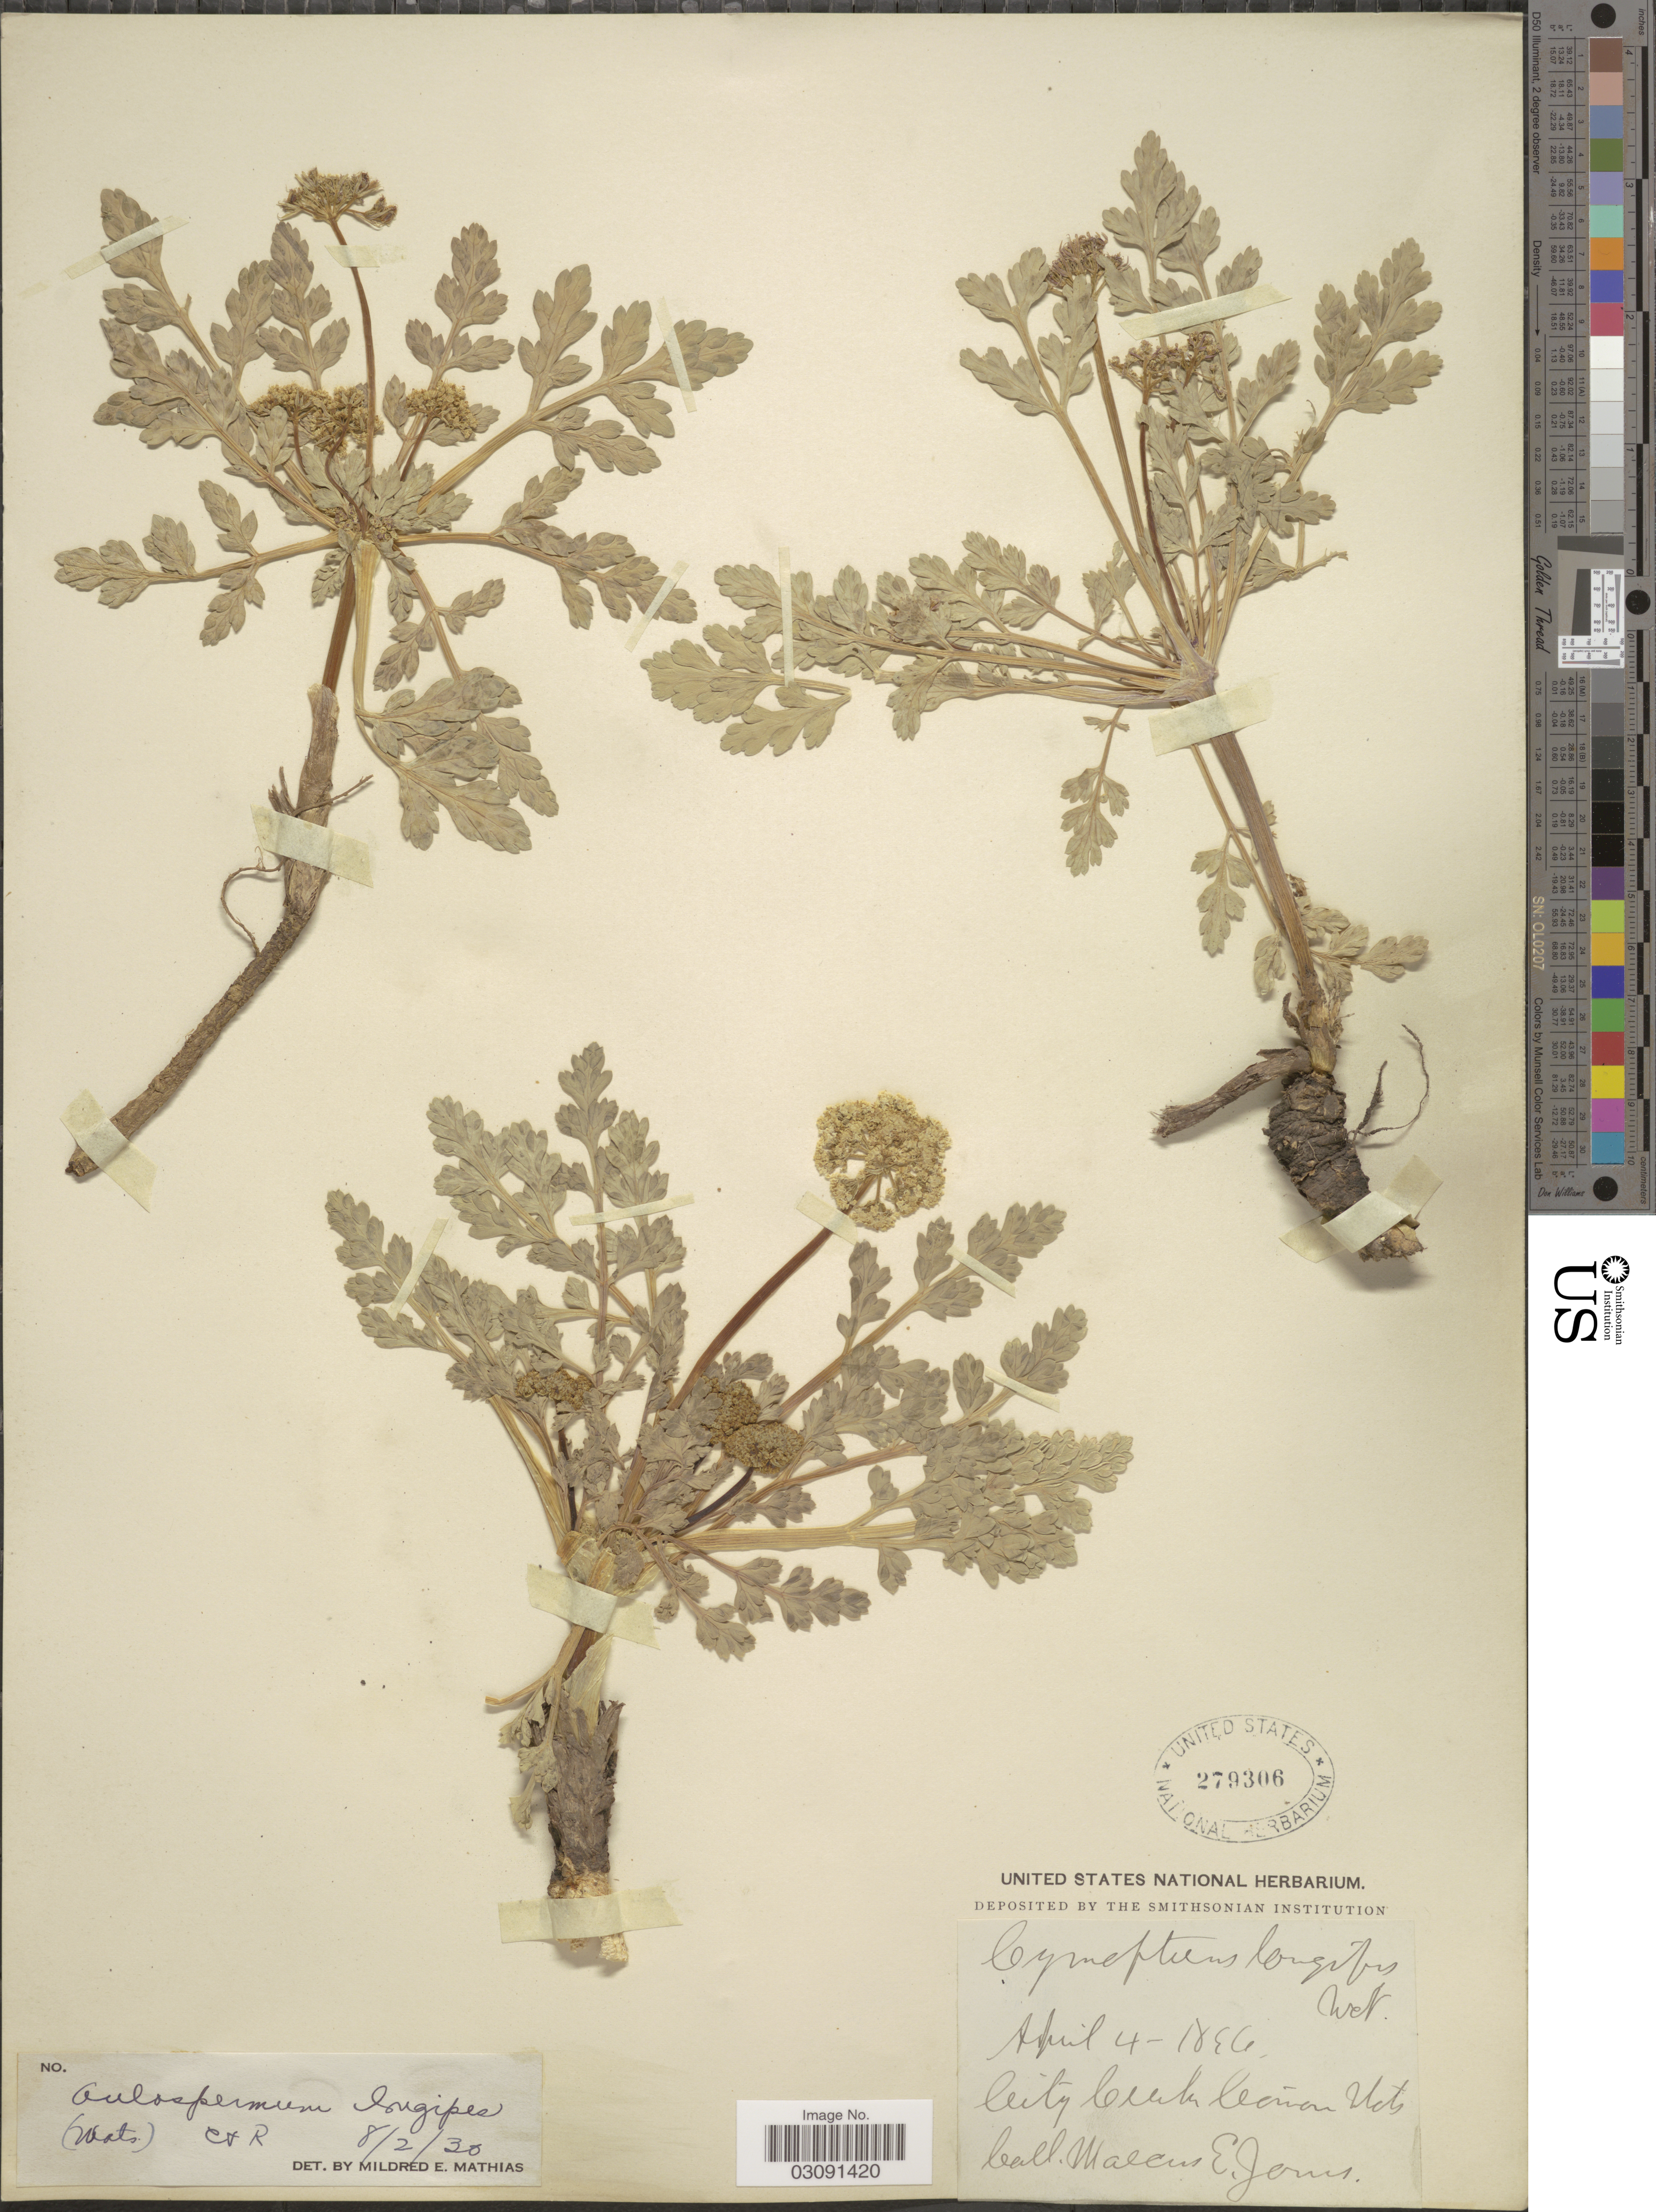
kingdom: Plantae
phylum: Tracheophyta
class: Magnoliopsida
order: Apiales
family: Apiaceae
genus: Cymopterus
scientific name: Cymopterus longipes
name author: S. Watson in C. King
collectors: M. E. Jones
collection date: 1886-04-04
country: United States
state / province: Utah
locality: City Creek Cañon.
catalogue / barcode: US 279306